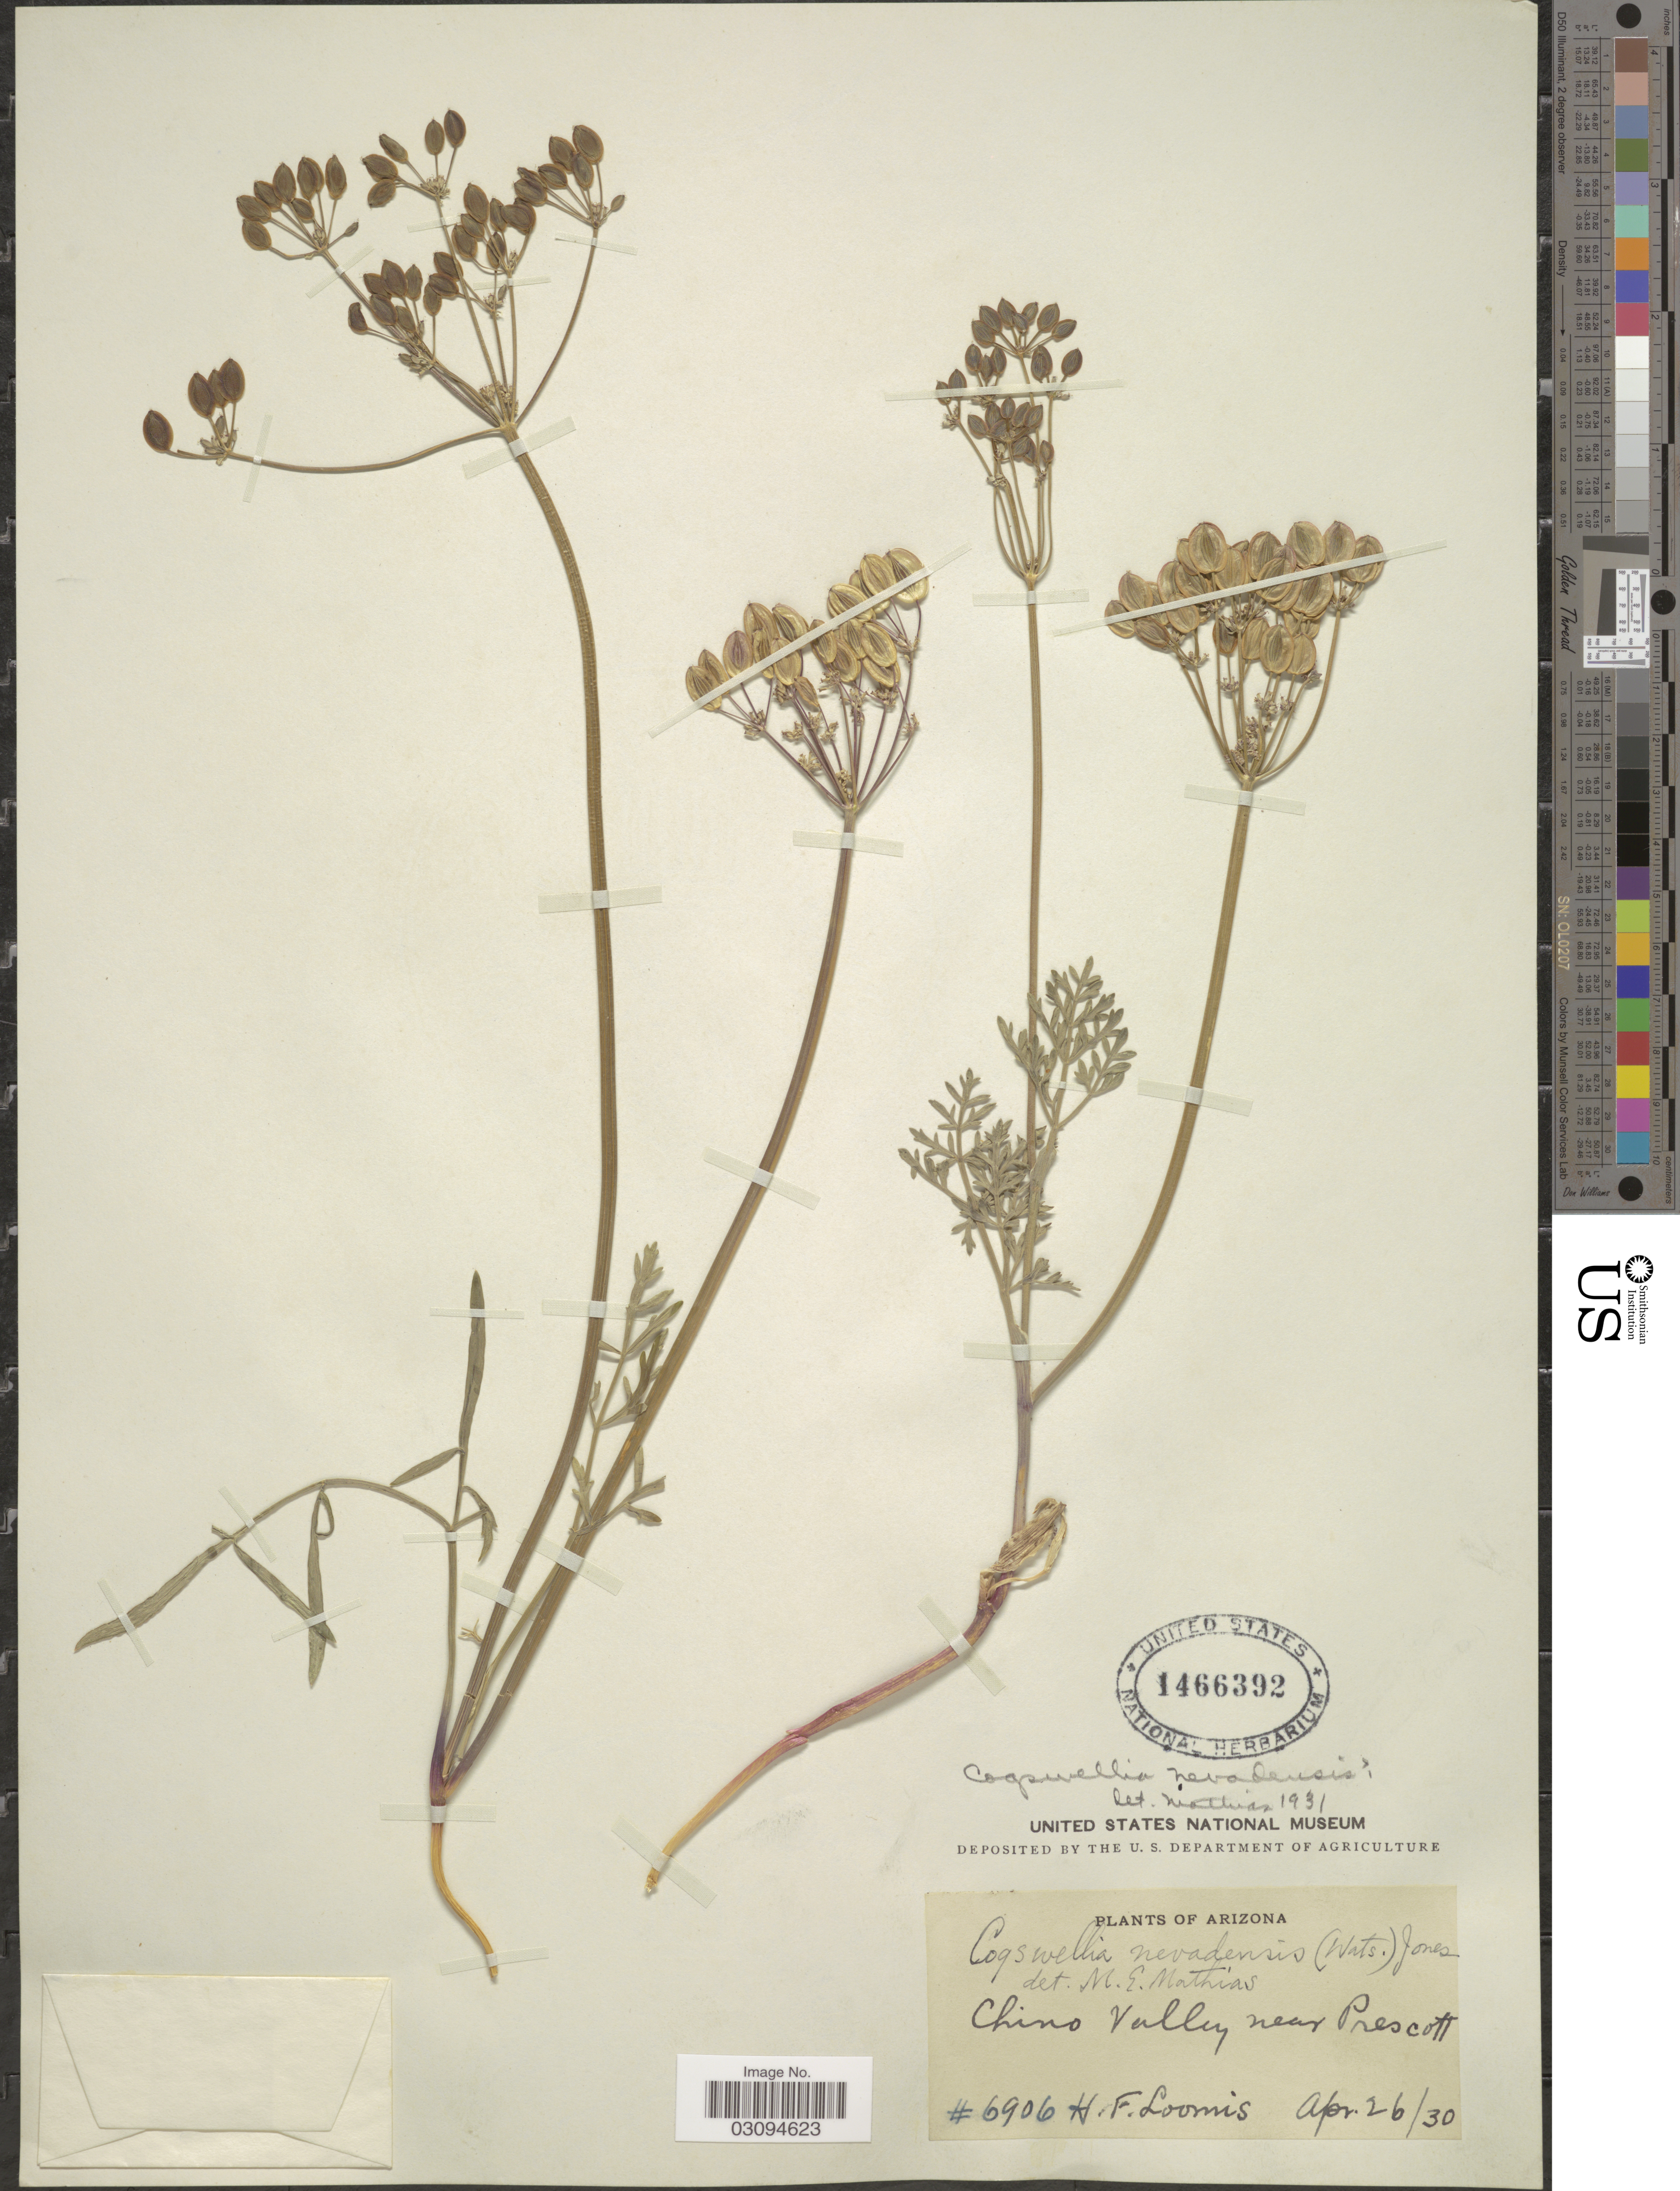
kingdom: Plantae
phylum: Tracheophyta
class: Magnoliopsida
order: Apiales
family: Apiaceae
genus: Lomatium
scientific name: Lomatium nevadense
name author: (S. Watson) J.M. Coult. & Rose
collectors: H. F. Loomis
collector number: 6906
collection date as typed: Transcribed d/m/y: 26/4/30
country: United States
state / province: Arizona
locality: Chino Valley near Prescott.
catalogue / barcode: US 1466392